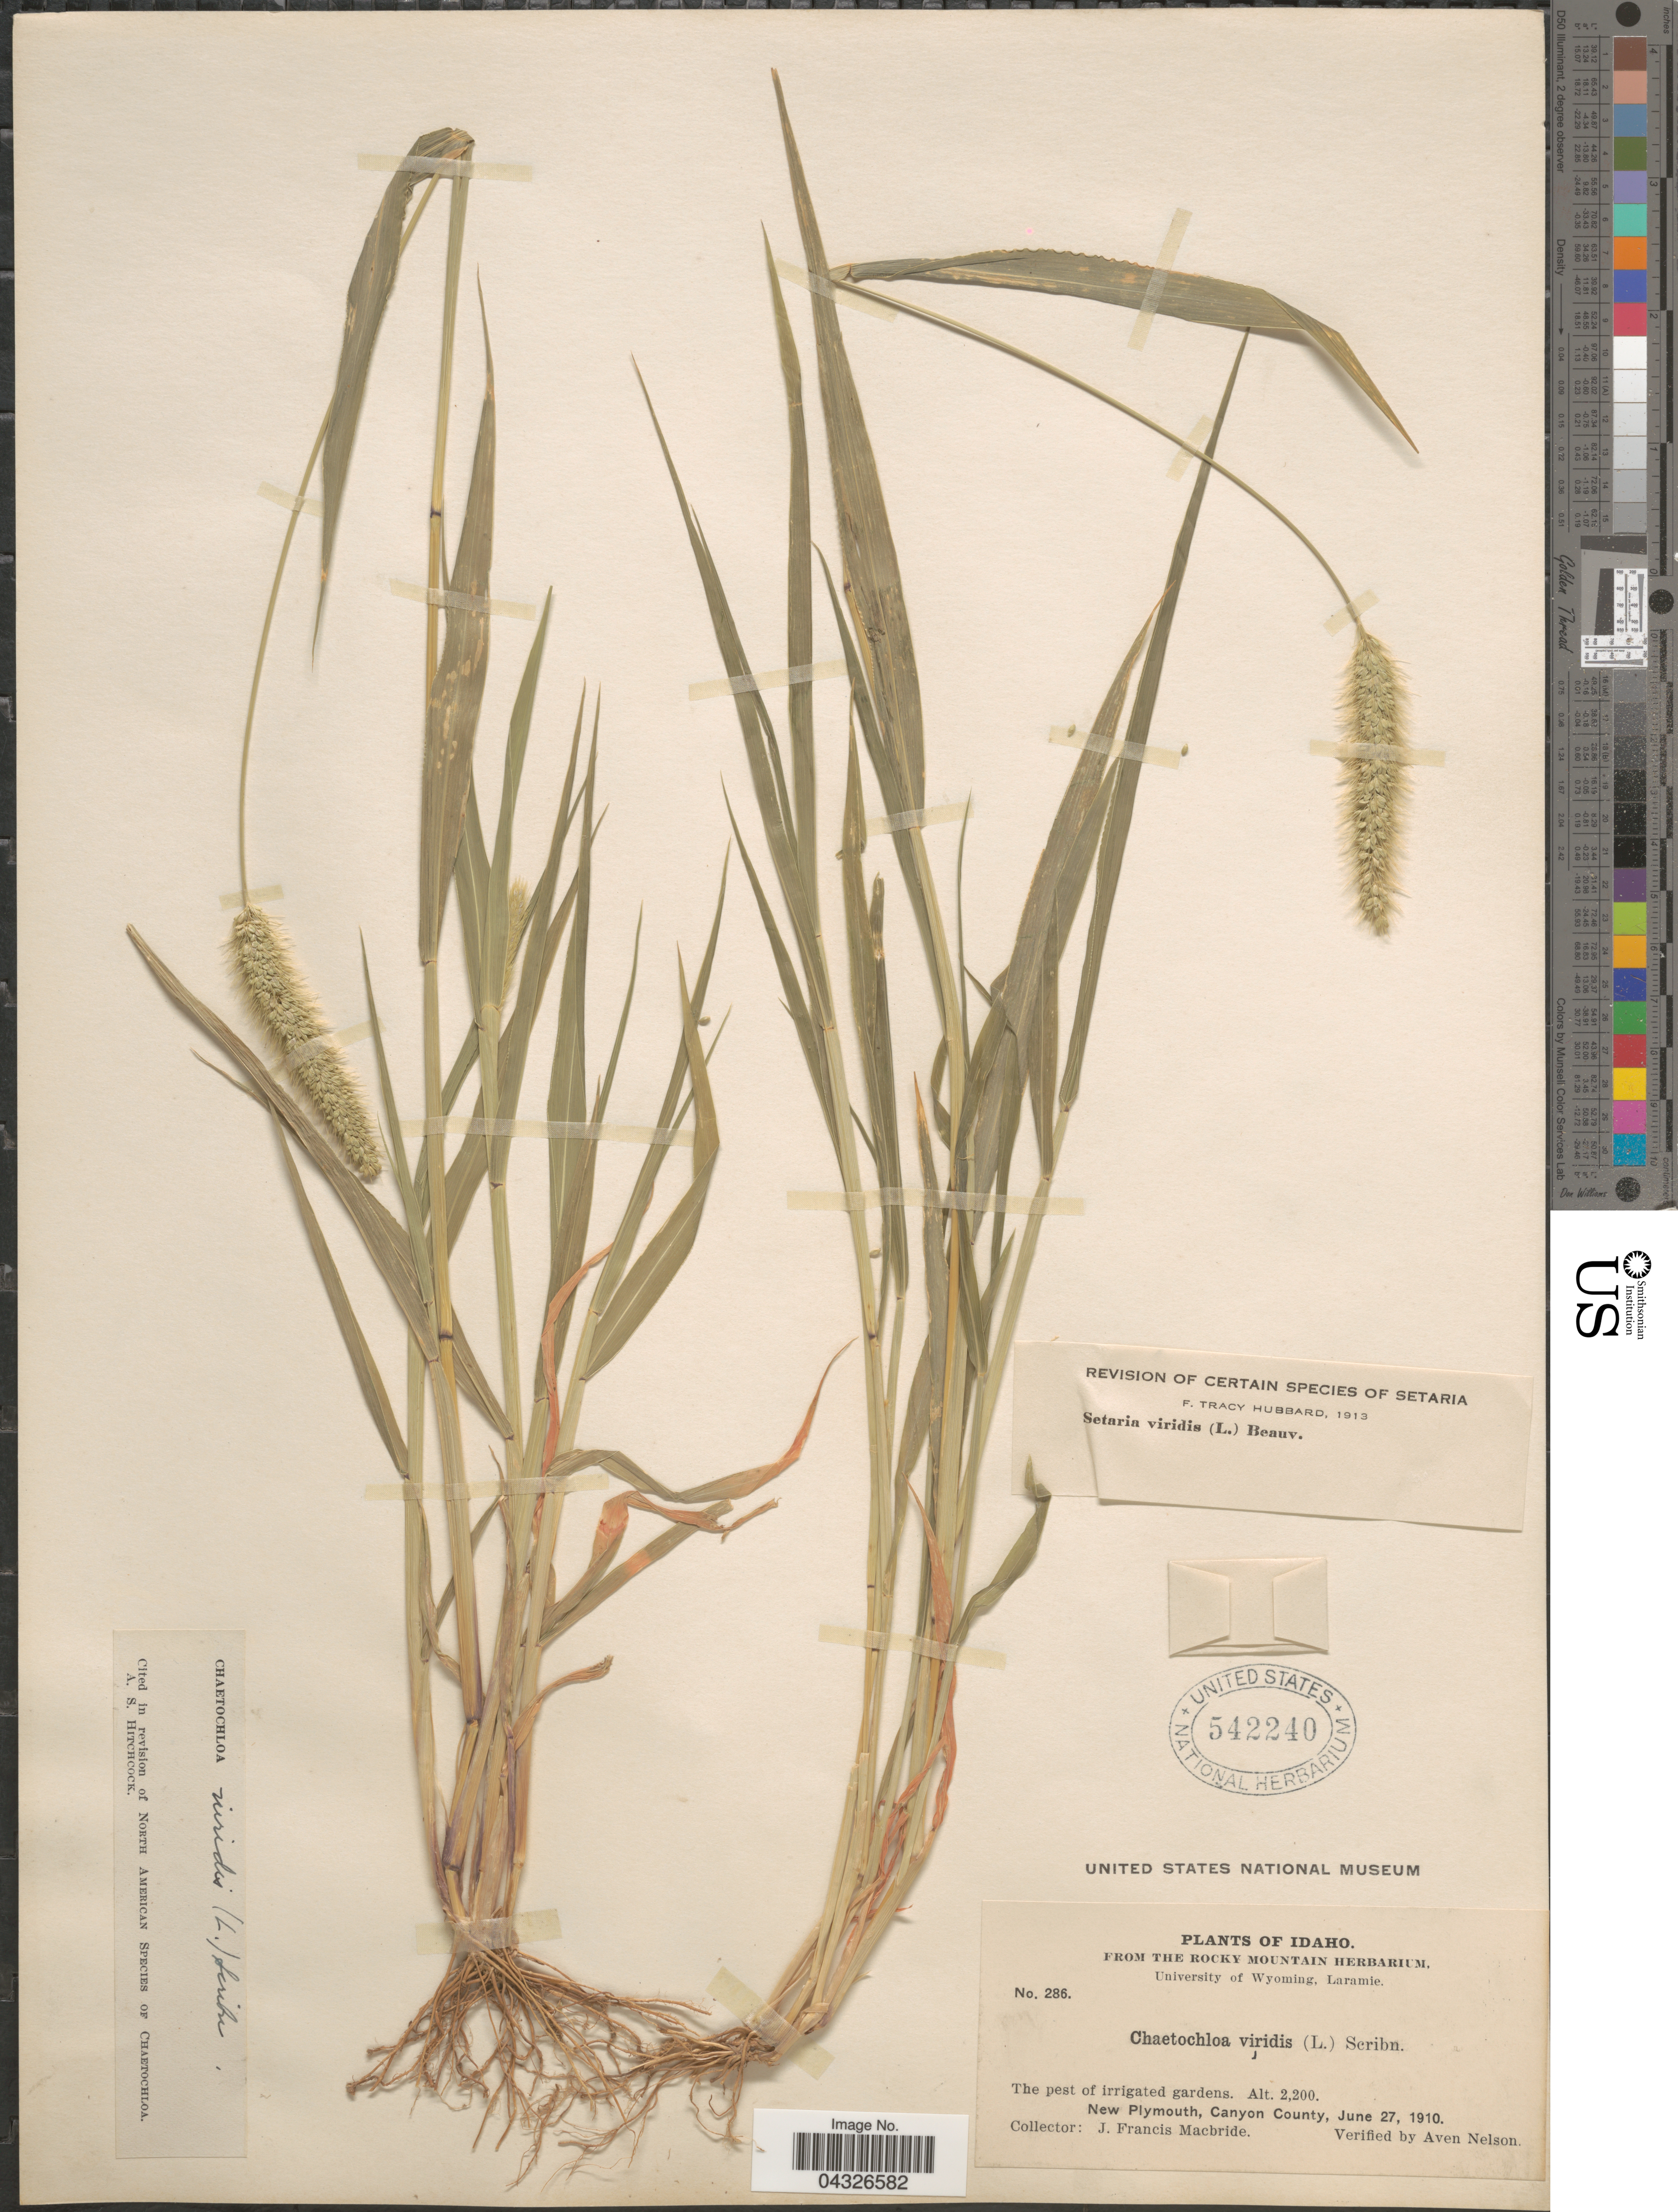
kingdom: Plantae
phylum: Tracheophyta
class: Liliopsida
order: Poales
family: Poaceae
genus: Setaria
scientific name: Setaria viridis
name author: (L.) P. Beauv.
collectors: J. F. Macbride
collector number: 286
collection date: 1910-06-27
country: United States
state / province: Idaho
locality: The pest of irrigated gardens. New Plymouth, Canyon County.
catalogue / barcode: US 542240